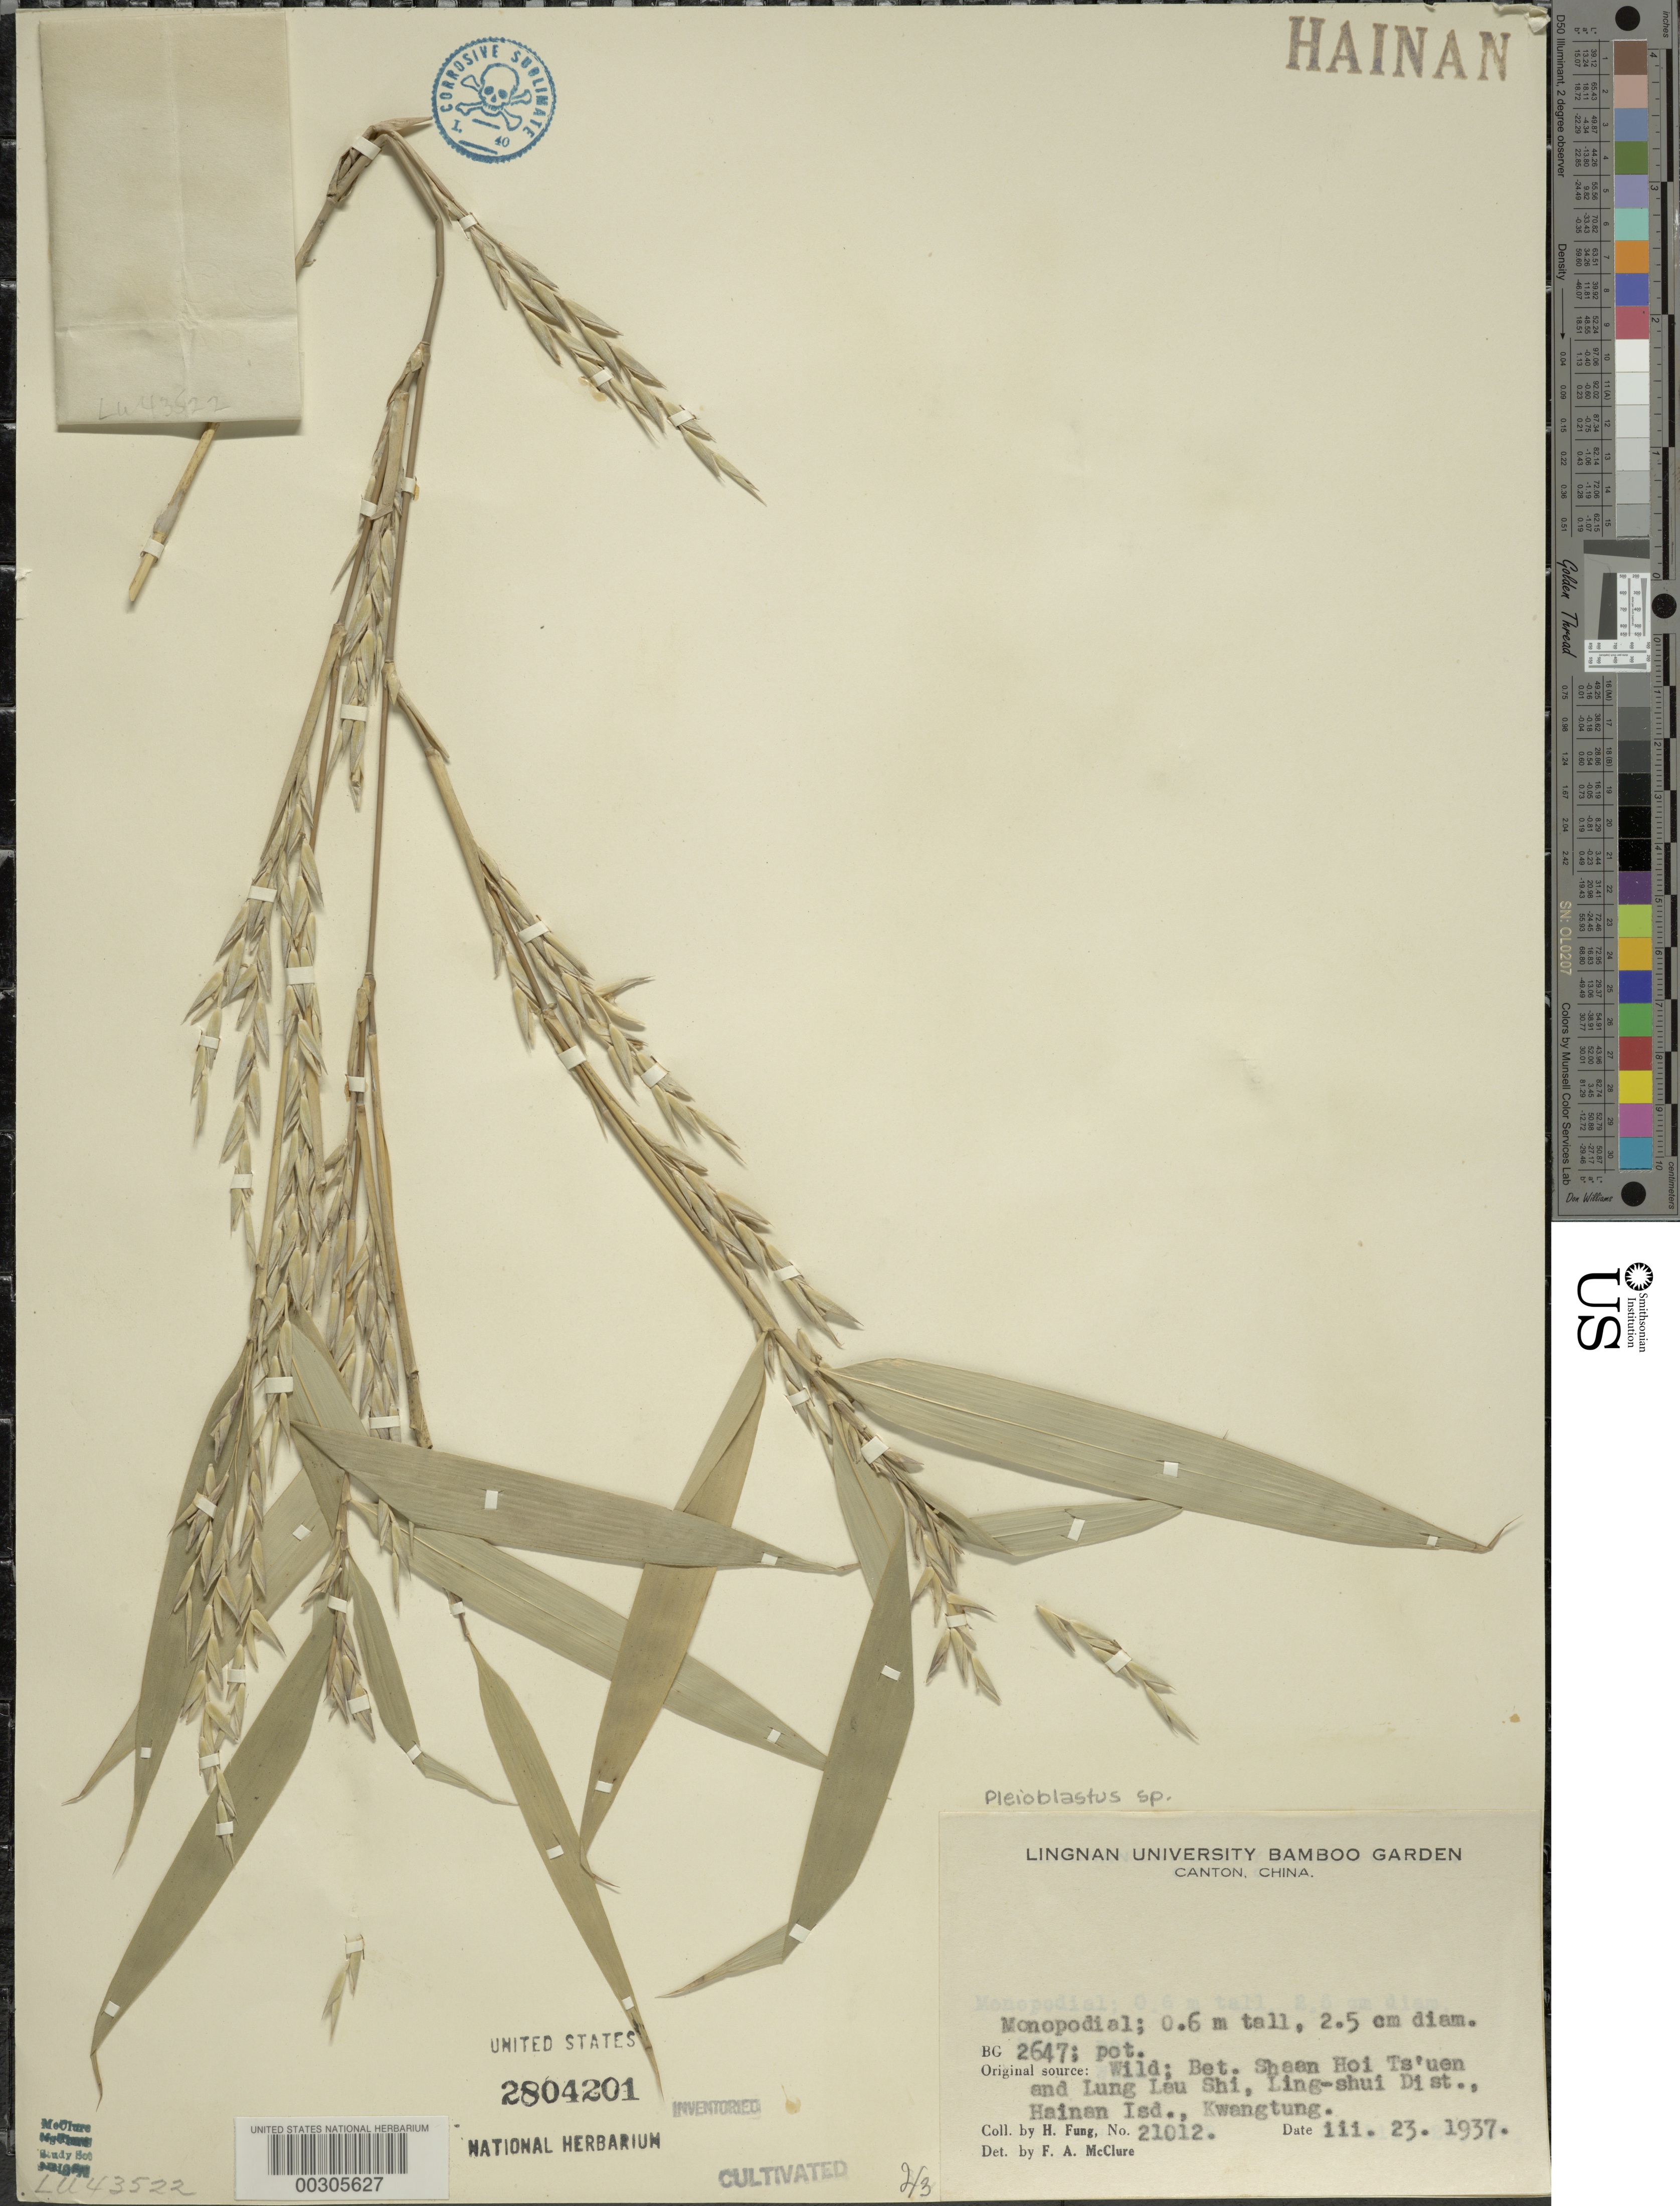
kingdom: Plantae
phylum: Tracheophyta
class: Liliopsida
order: Poales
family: Poaceae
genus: Pseudosasa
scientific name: Pseudosasa cantorii (Munro) Keng f. ex S.L. Chen et al.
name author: (Munro) Keng f. ex S.L. Chen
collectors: H. L. Fung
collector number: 21012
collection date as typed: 23 Mar 1937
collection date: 1937-03-23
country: China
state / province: Guangdong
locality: Lingnan Univ. Bamboo Garden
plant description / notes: Original source: From wild between shaan Hoi Ts'uen and Lung Lau Shi, Ling-shui Dist. Hainan Islands, Kwangtung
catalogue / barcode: US 2804201